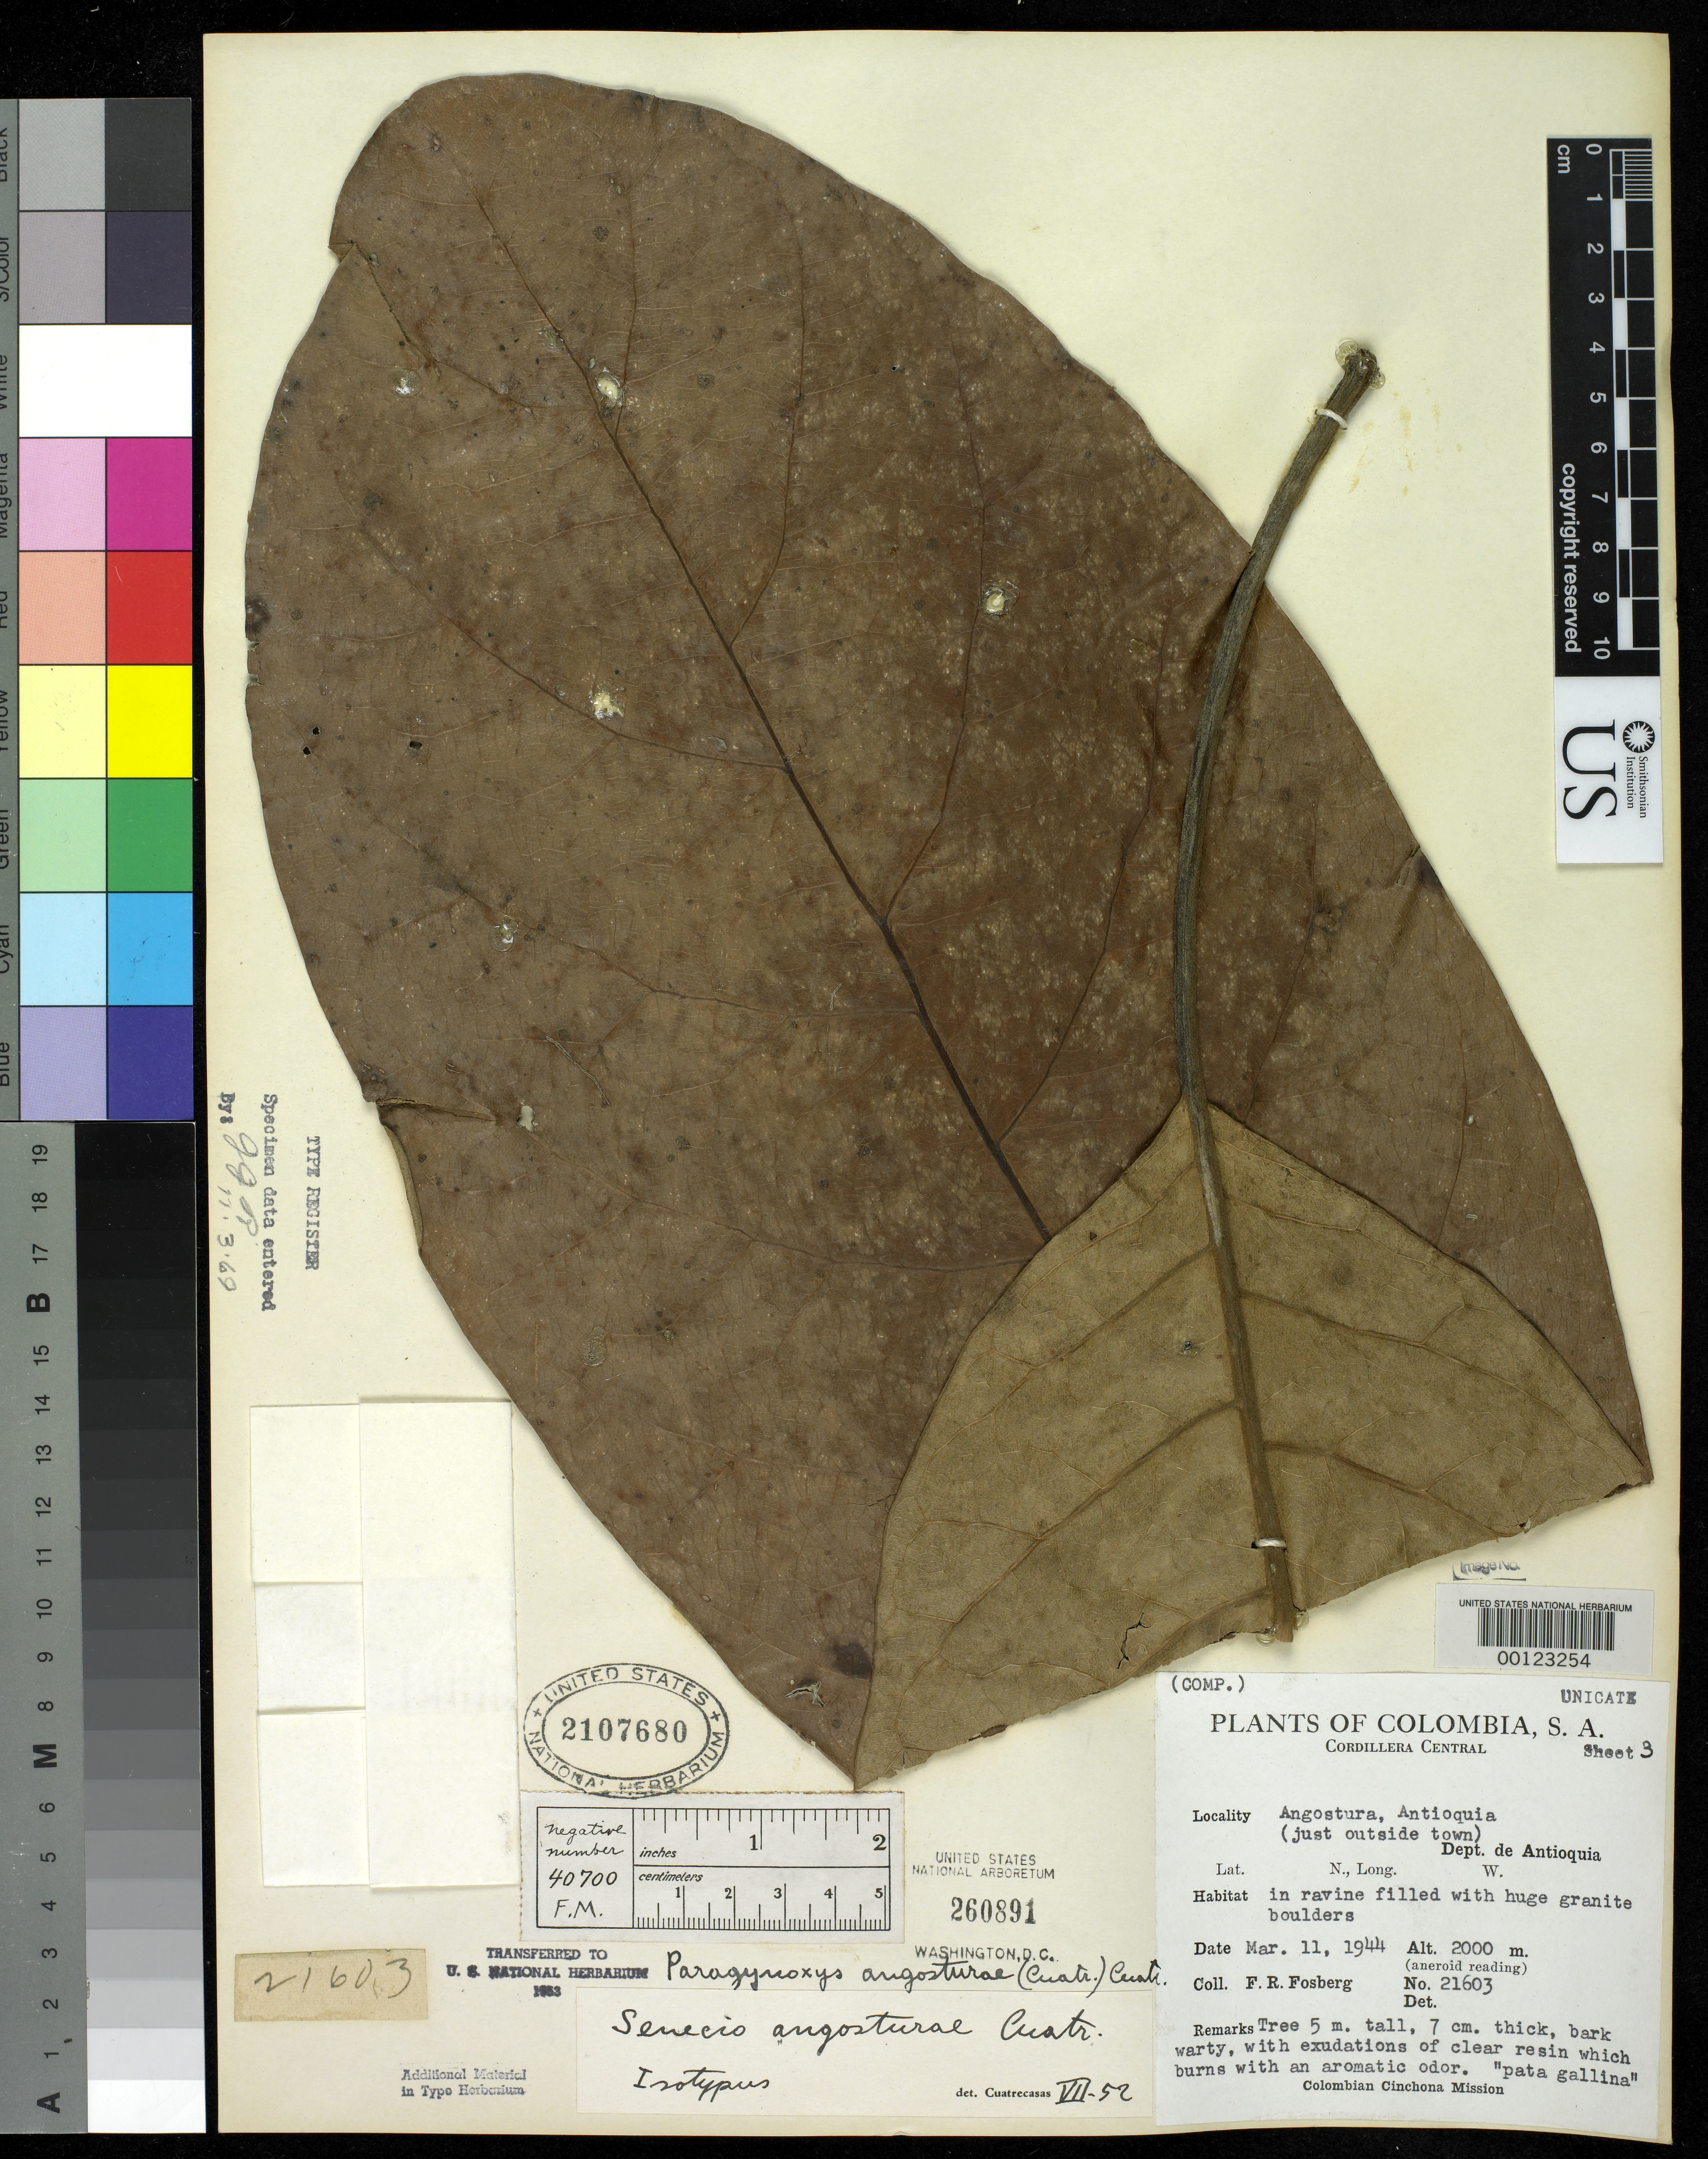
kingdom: Plantae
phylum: Tracheophyta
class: Magnoliopsida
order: Asterales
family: Asteraceae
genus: Senecio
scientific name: Senecio angosturae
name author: Cuatrec.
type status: Isotype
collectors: F. R. Fosberg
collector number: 21603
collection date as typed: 11 Mar 1944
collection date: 1944-03-11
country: Colombia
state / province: Antioquia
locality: Angostura.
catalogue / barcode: US 2107680